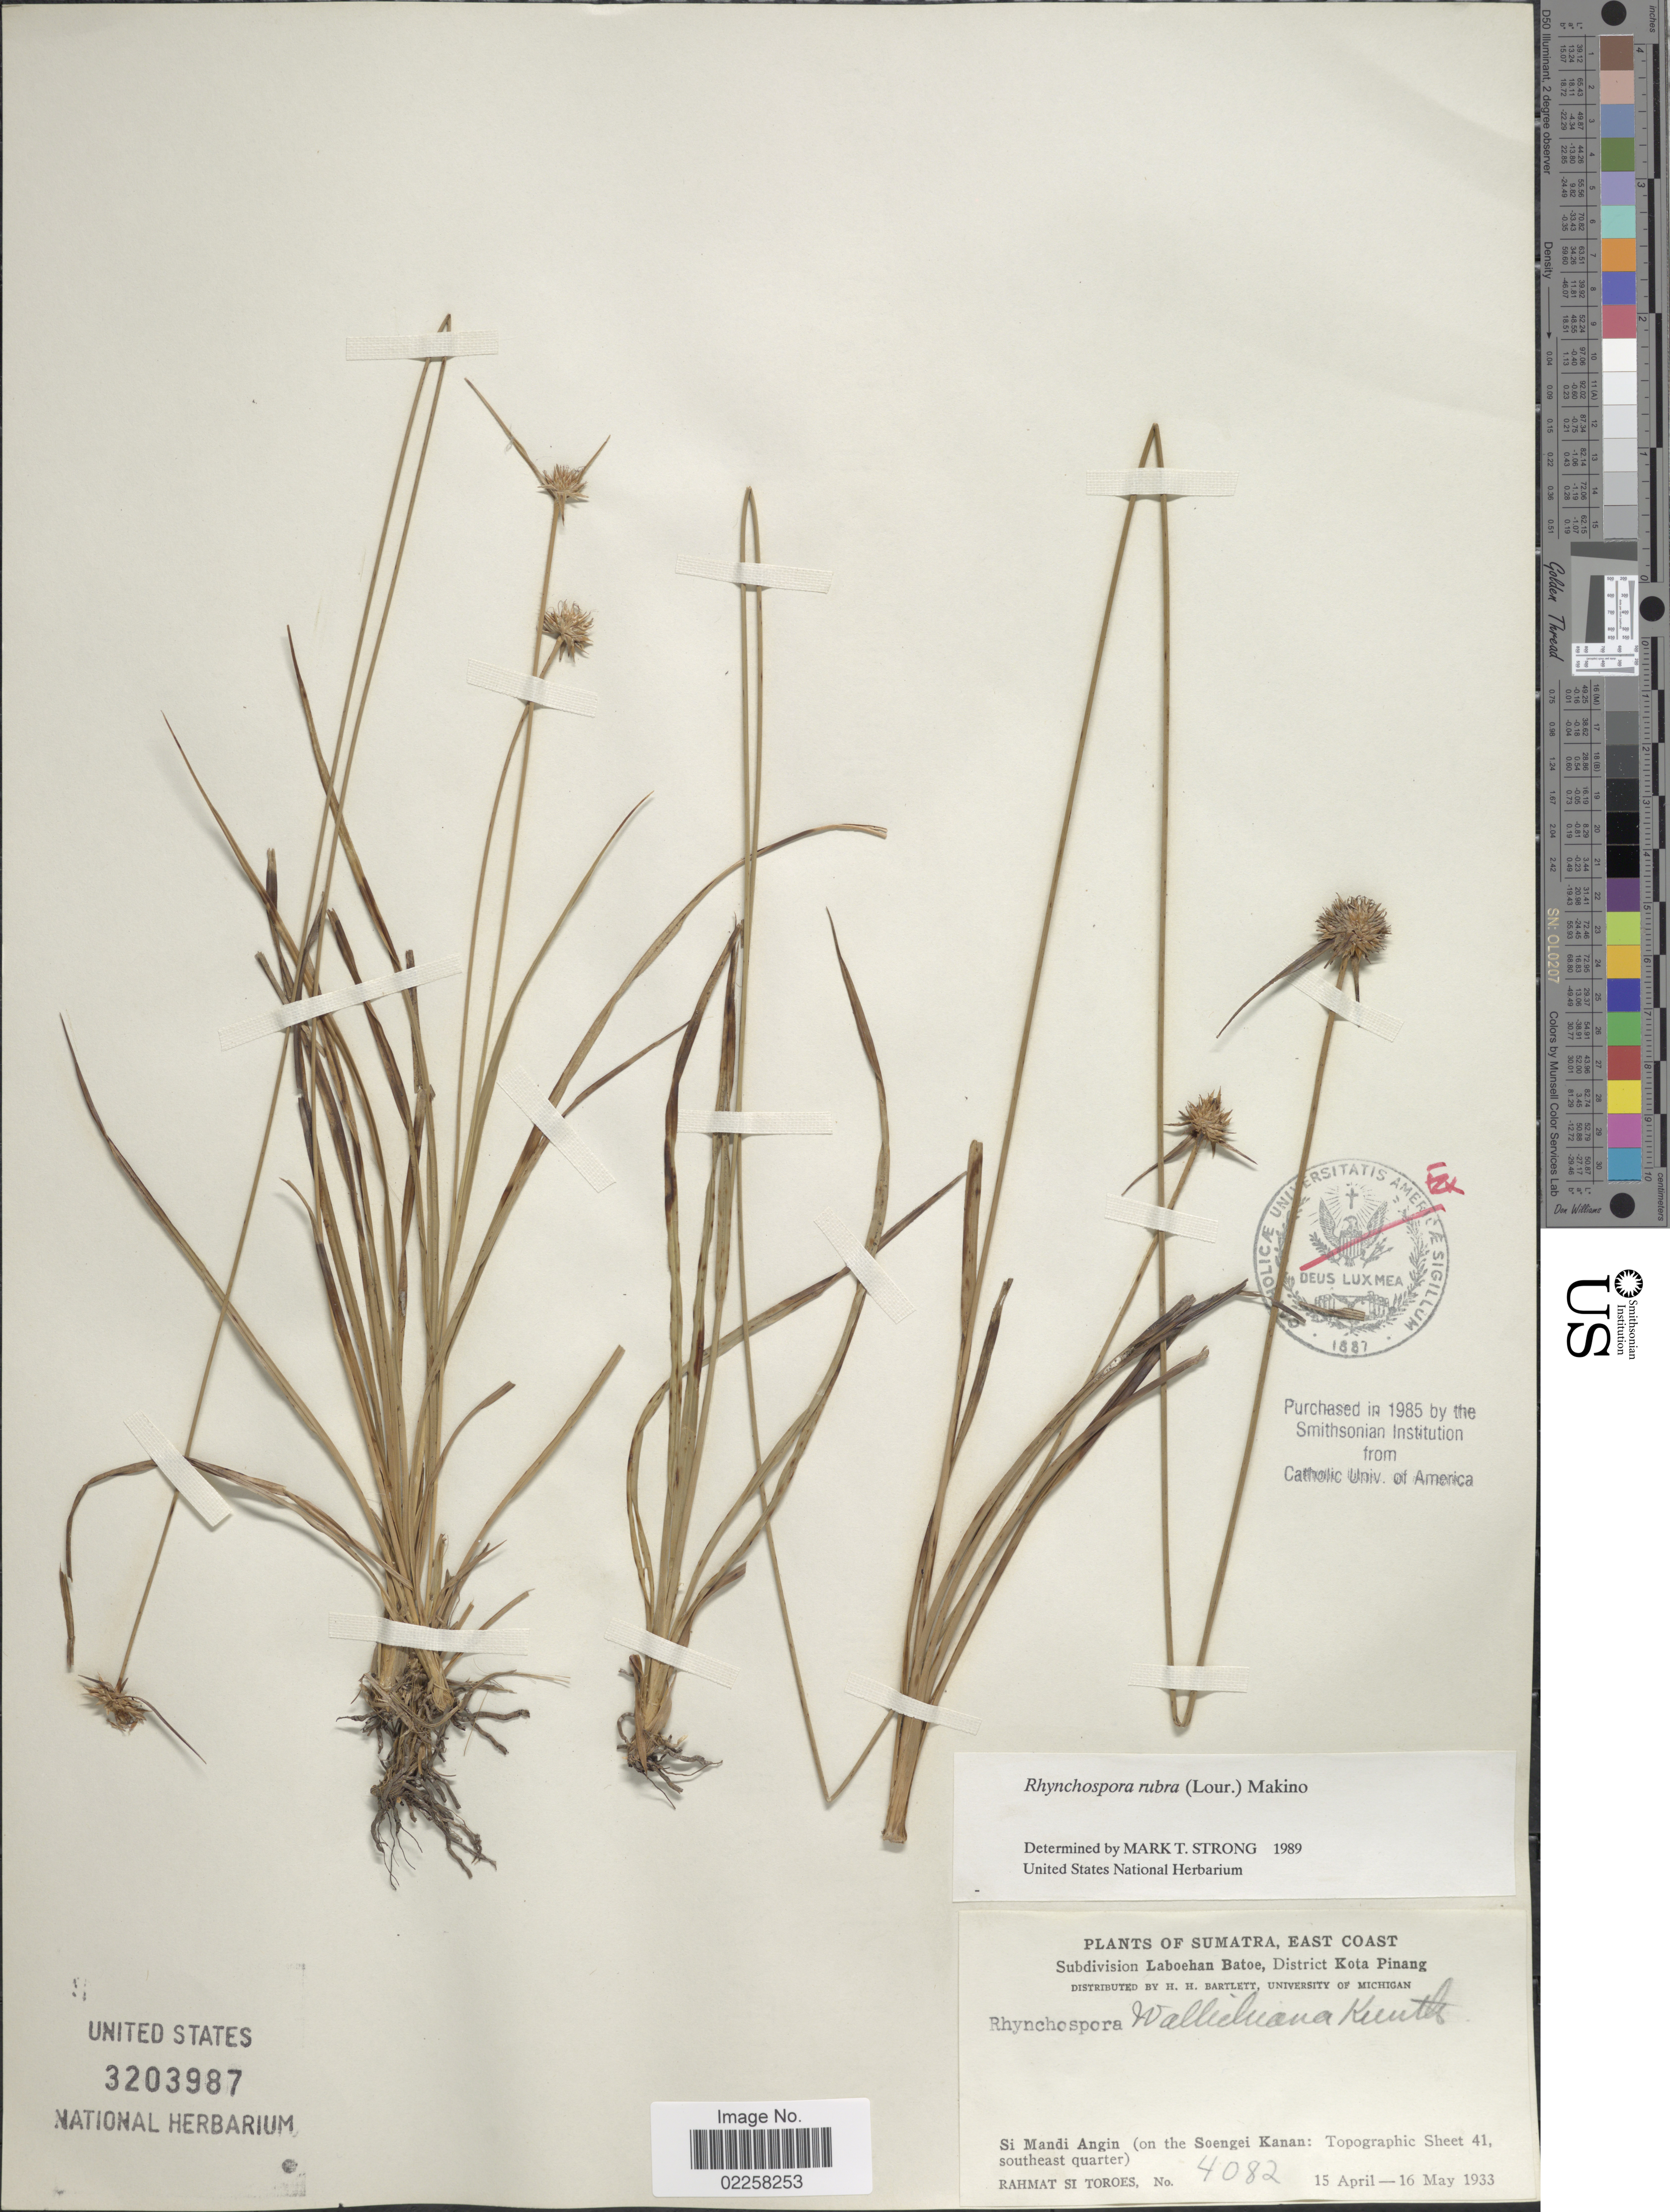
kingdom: Plantae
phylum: Tracheophyta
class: Liliopsida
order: Poales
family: Cyperaceae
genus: Rhynchospora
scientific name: Rhynchospora rubra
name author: (Lour.) Makino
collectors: Rahmat Si Boeea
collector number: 4082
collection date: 1933-04-15/1933-05-16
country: Indonesia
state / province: Sumatra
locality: East Coast, subdivision Laboehan Batoe, District Kota Pinang, Si Mandi Angin (on the Soengei Kanan: Topographic Sheet 41, southeast quarter)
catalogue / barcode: US 3203987